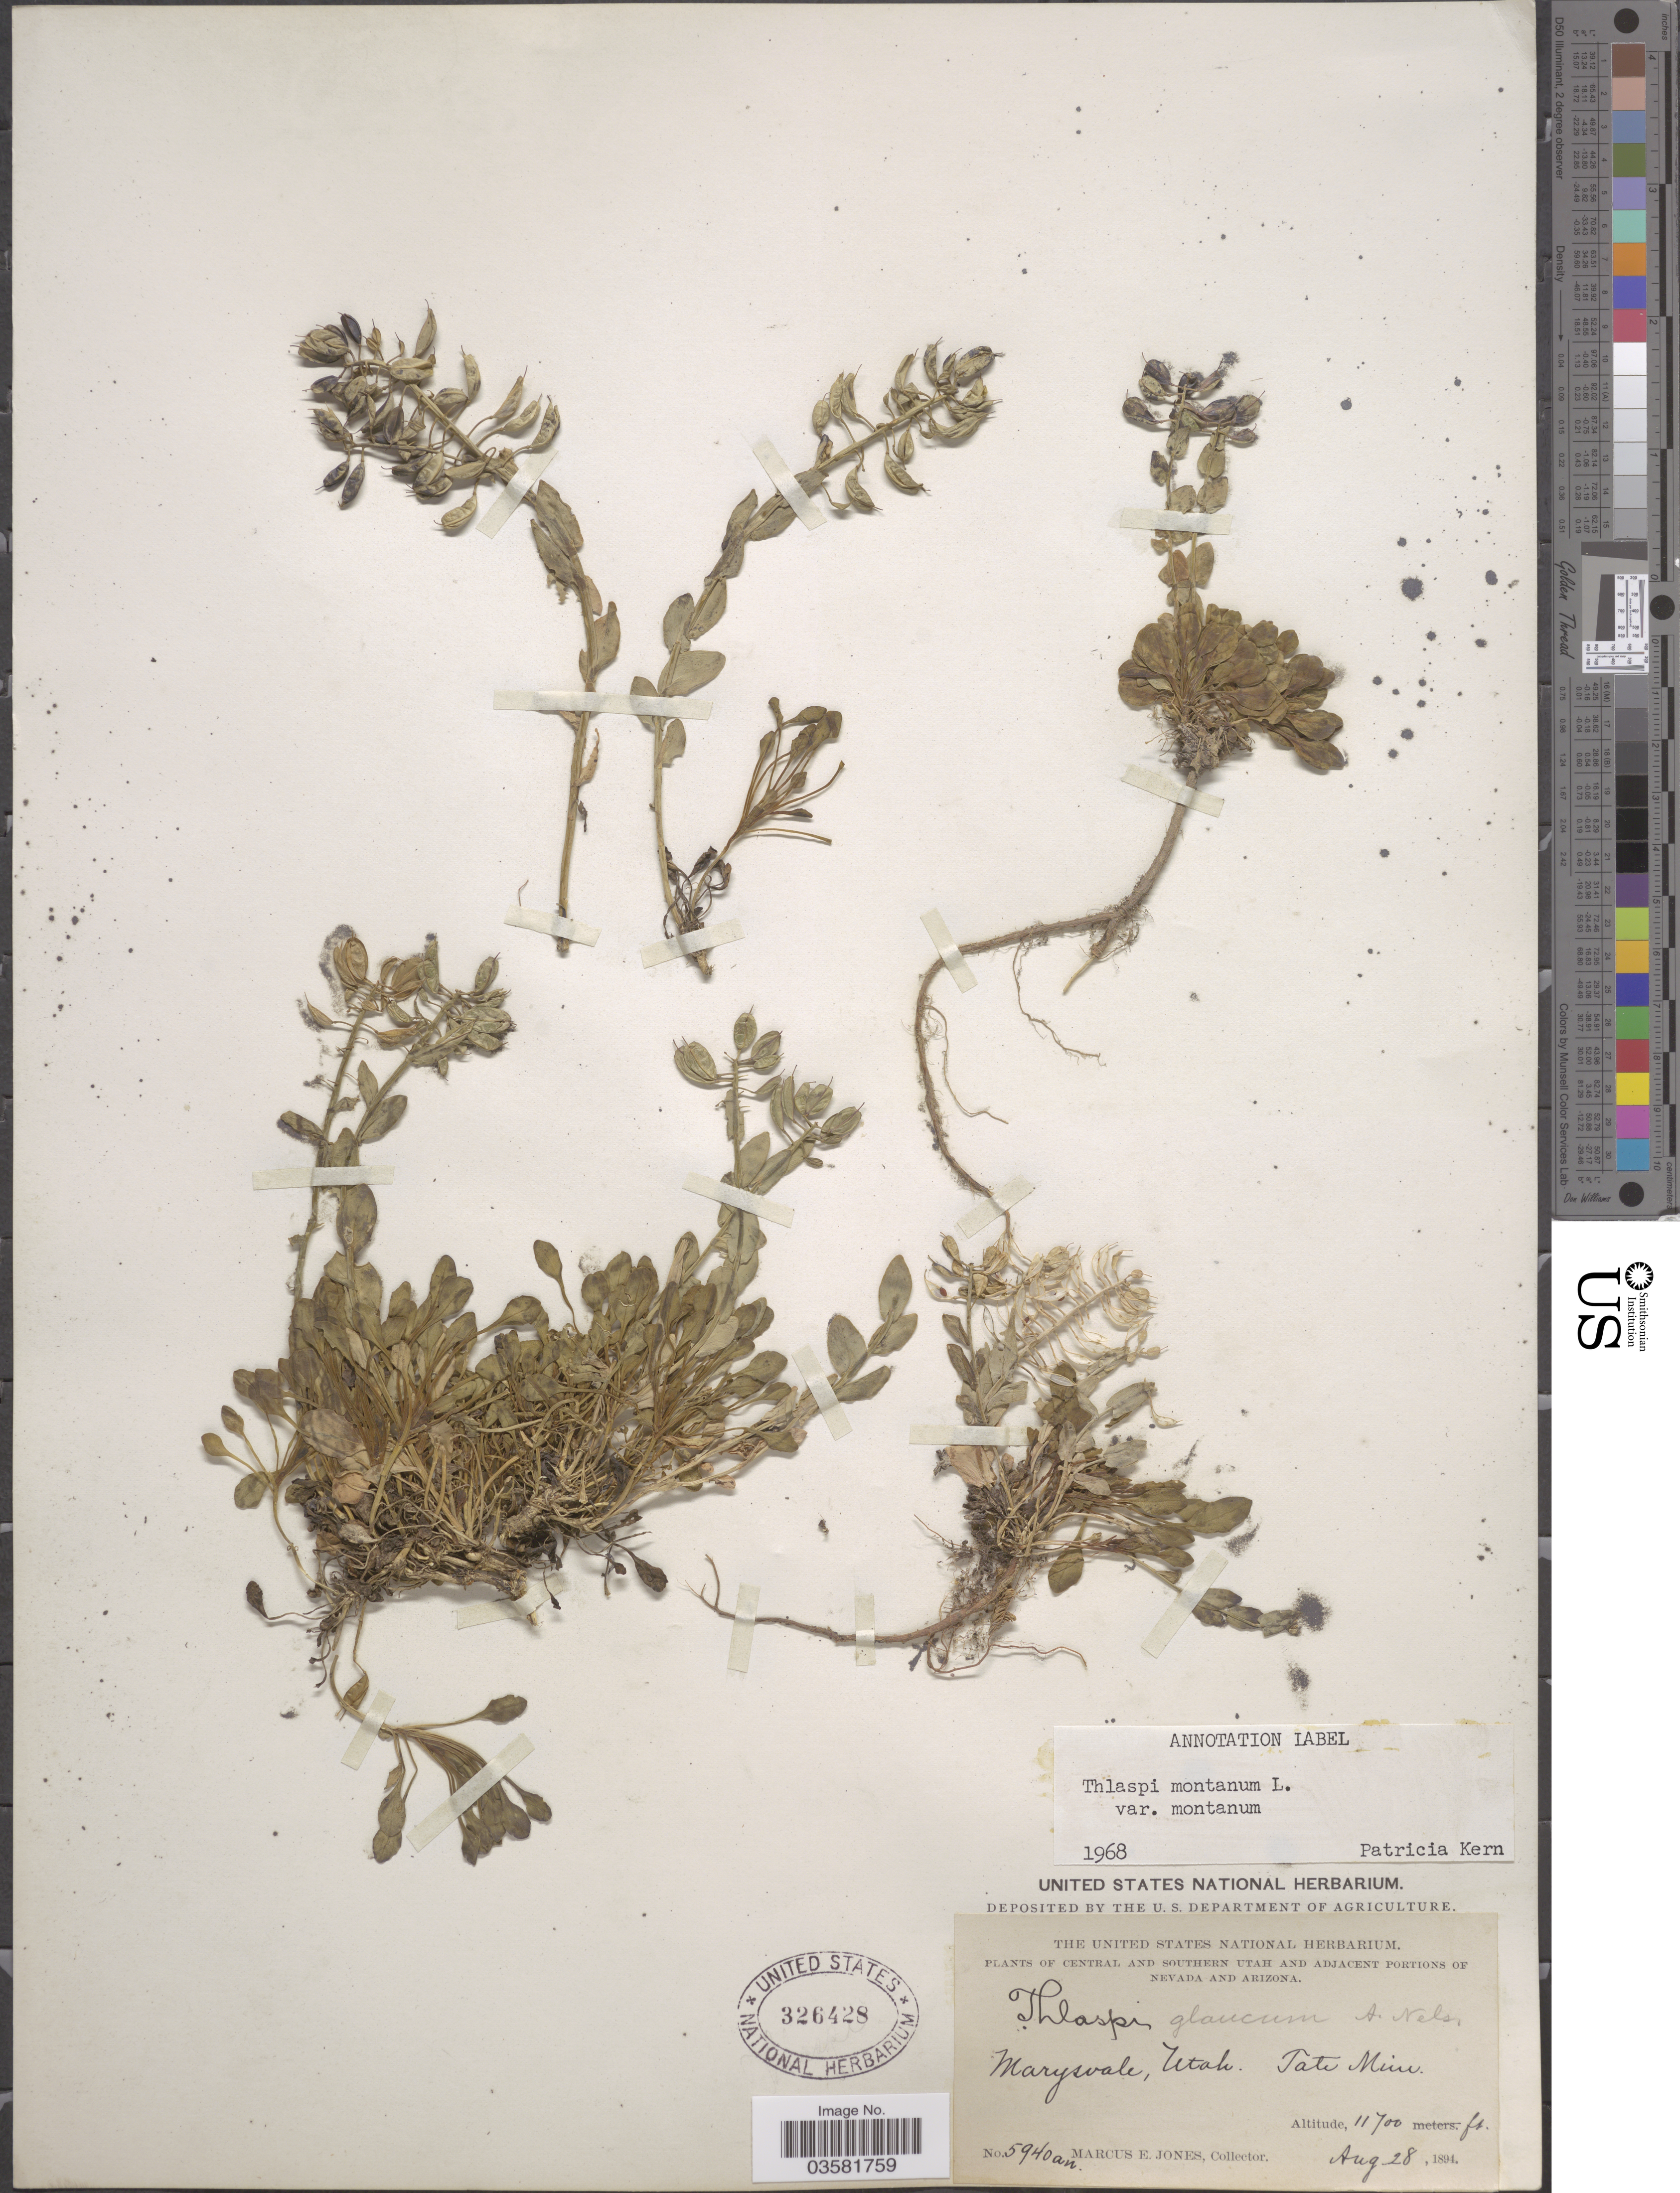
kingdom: Plantae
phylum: Tracheophyta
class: Magnoliopsida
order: Brassicales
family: Brassicaceae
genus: Thlaspi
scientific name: Thlaspi montanum var. montanum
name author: L.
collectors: M. E. Jones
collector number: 5940an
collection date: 1894-08-28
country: United States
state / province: Utah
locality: Central and Southern Utah. Marysvale. Tate Mine.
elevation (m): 3566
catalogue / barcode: US 326428